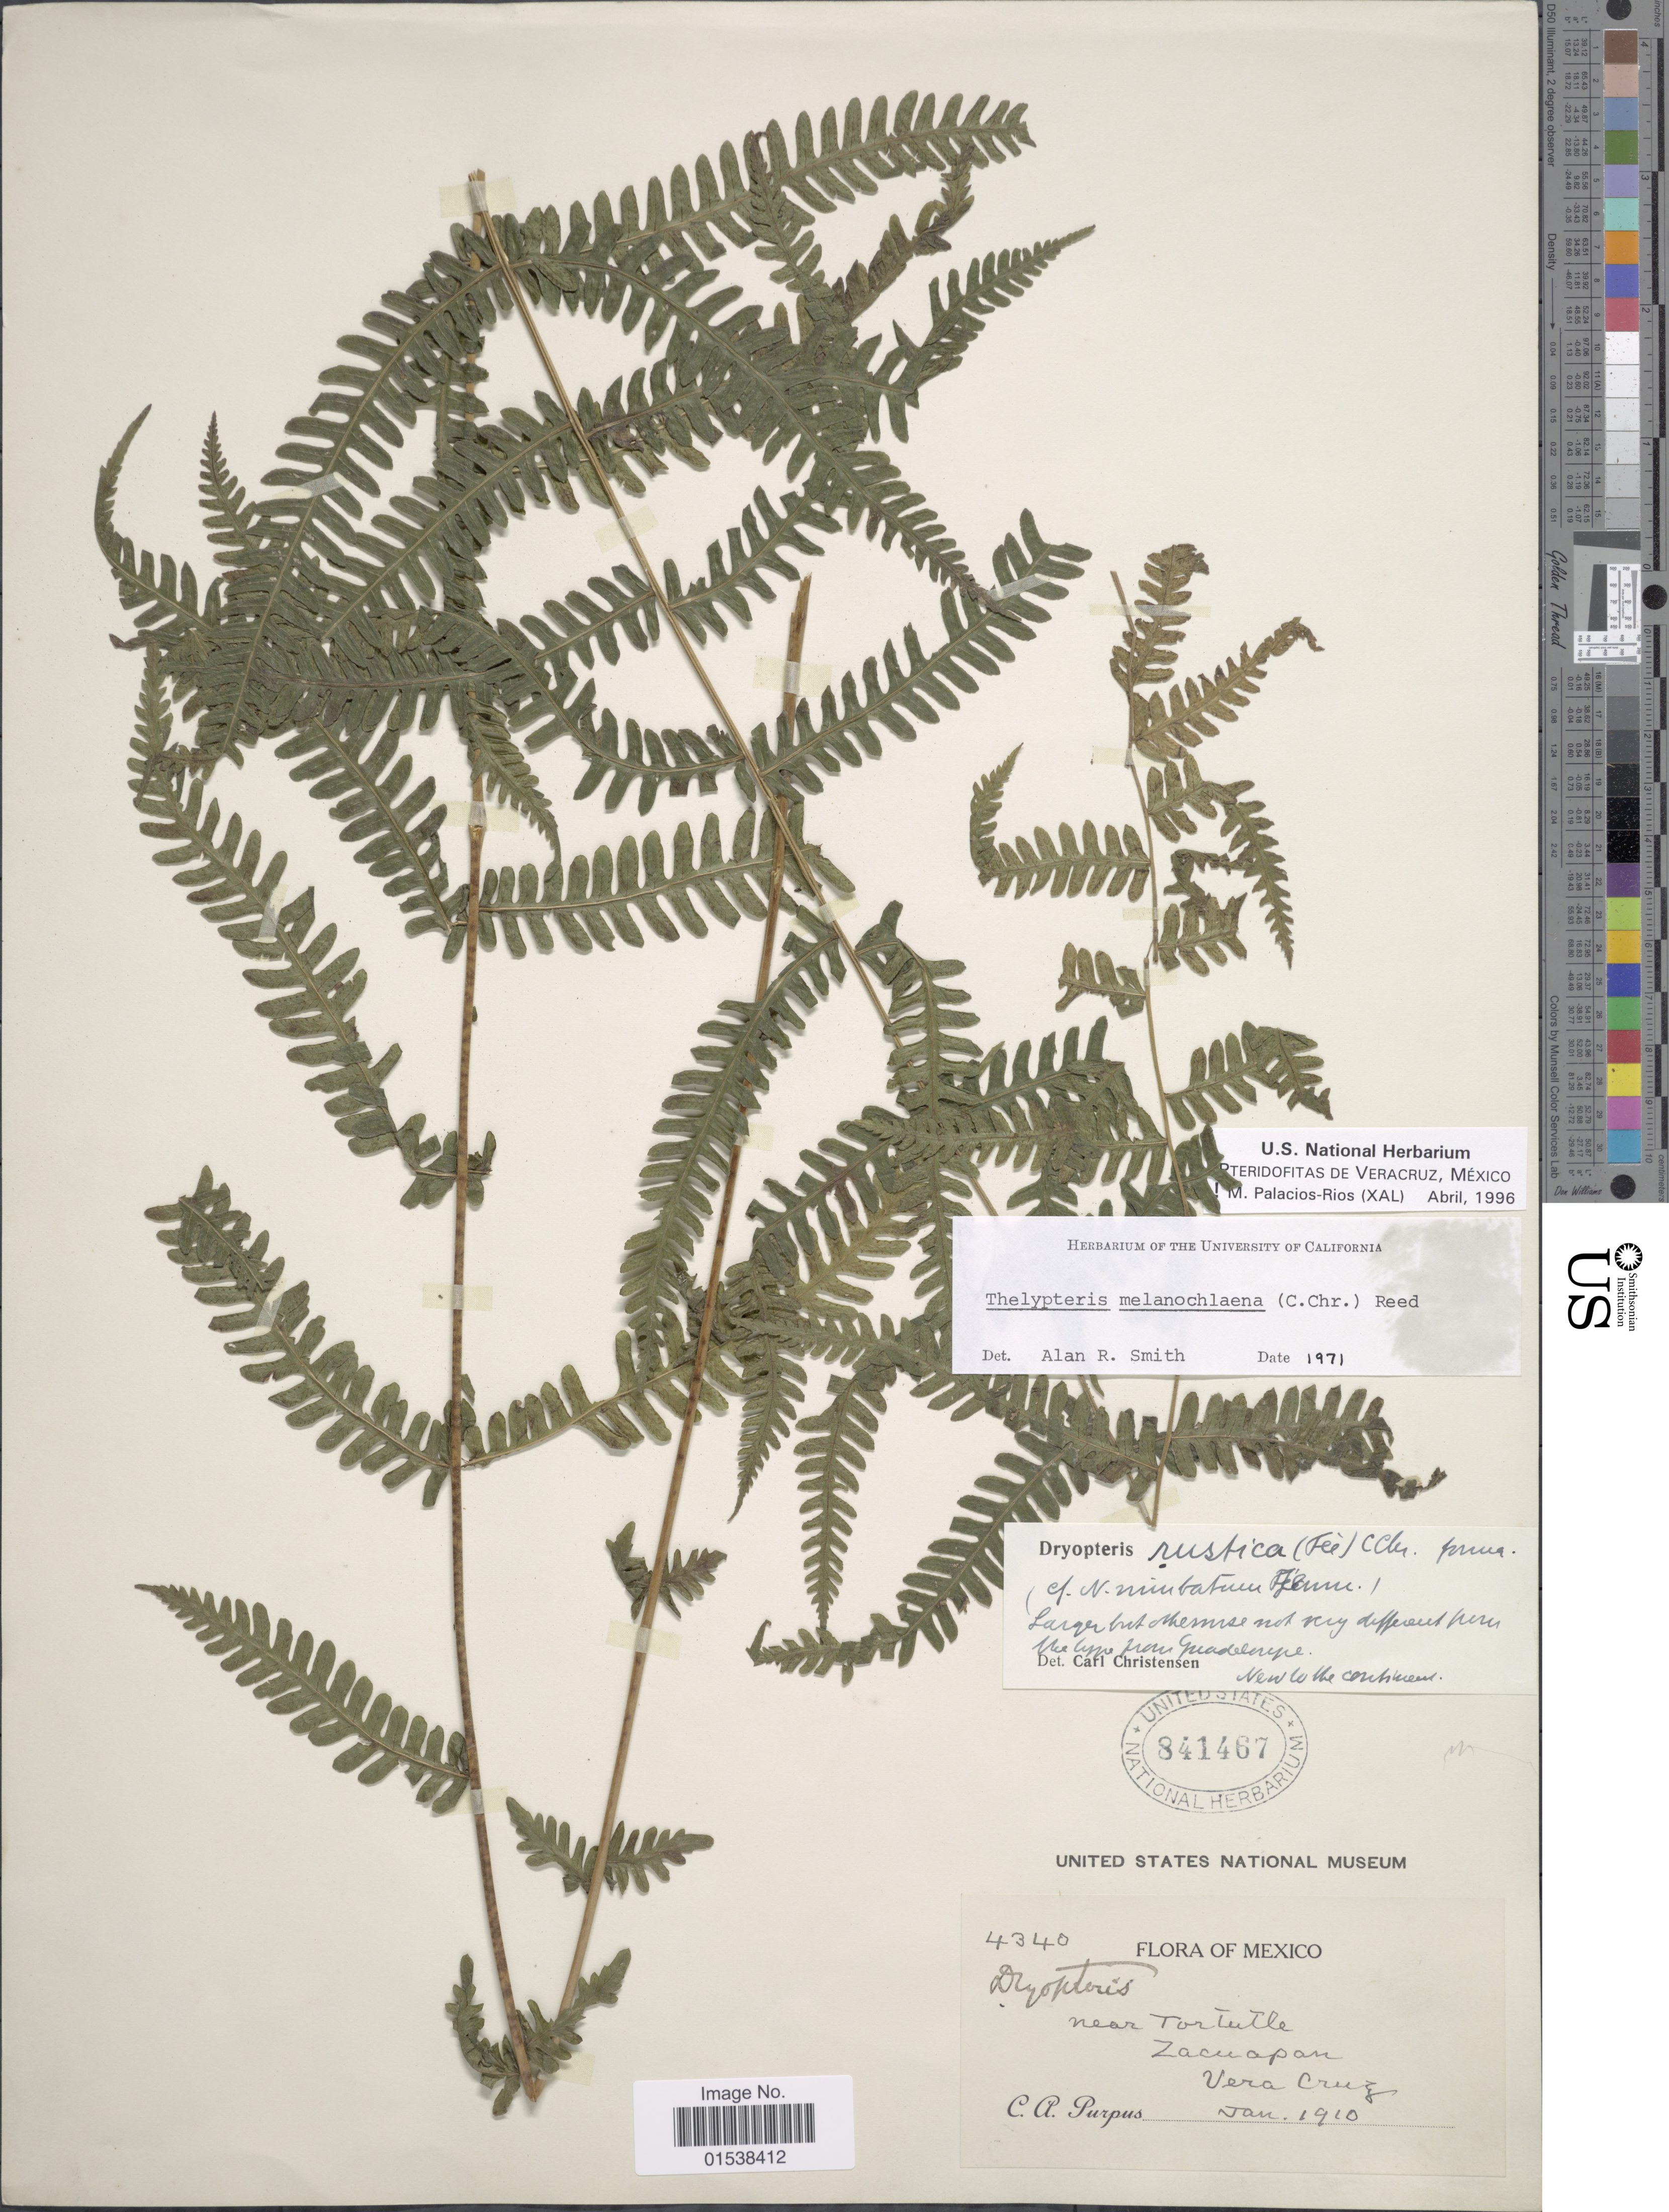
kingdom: Plantae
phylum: Tracheophyta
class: Polypodiopsida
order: Polypodiales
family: Thelypteridaceae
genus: Amauropelta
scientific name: Amauropelta melanochlaena (C. Chr.) comb. nov., ined 2015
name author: (C. Chr.)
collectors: C. A. Purpus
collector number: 4340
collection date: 1910-01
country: Mexico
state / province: Veracruz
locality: Near Tortutle, Zacuapan, Vera Cruz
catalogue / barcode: US 841467